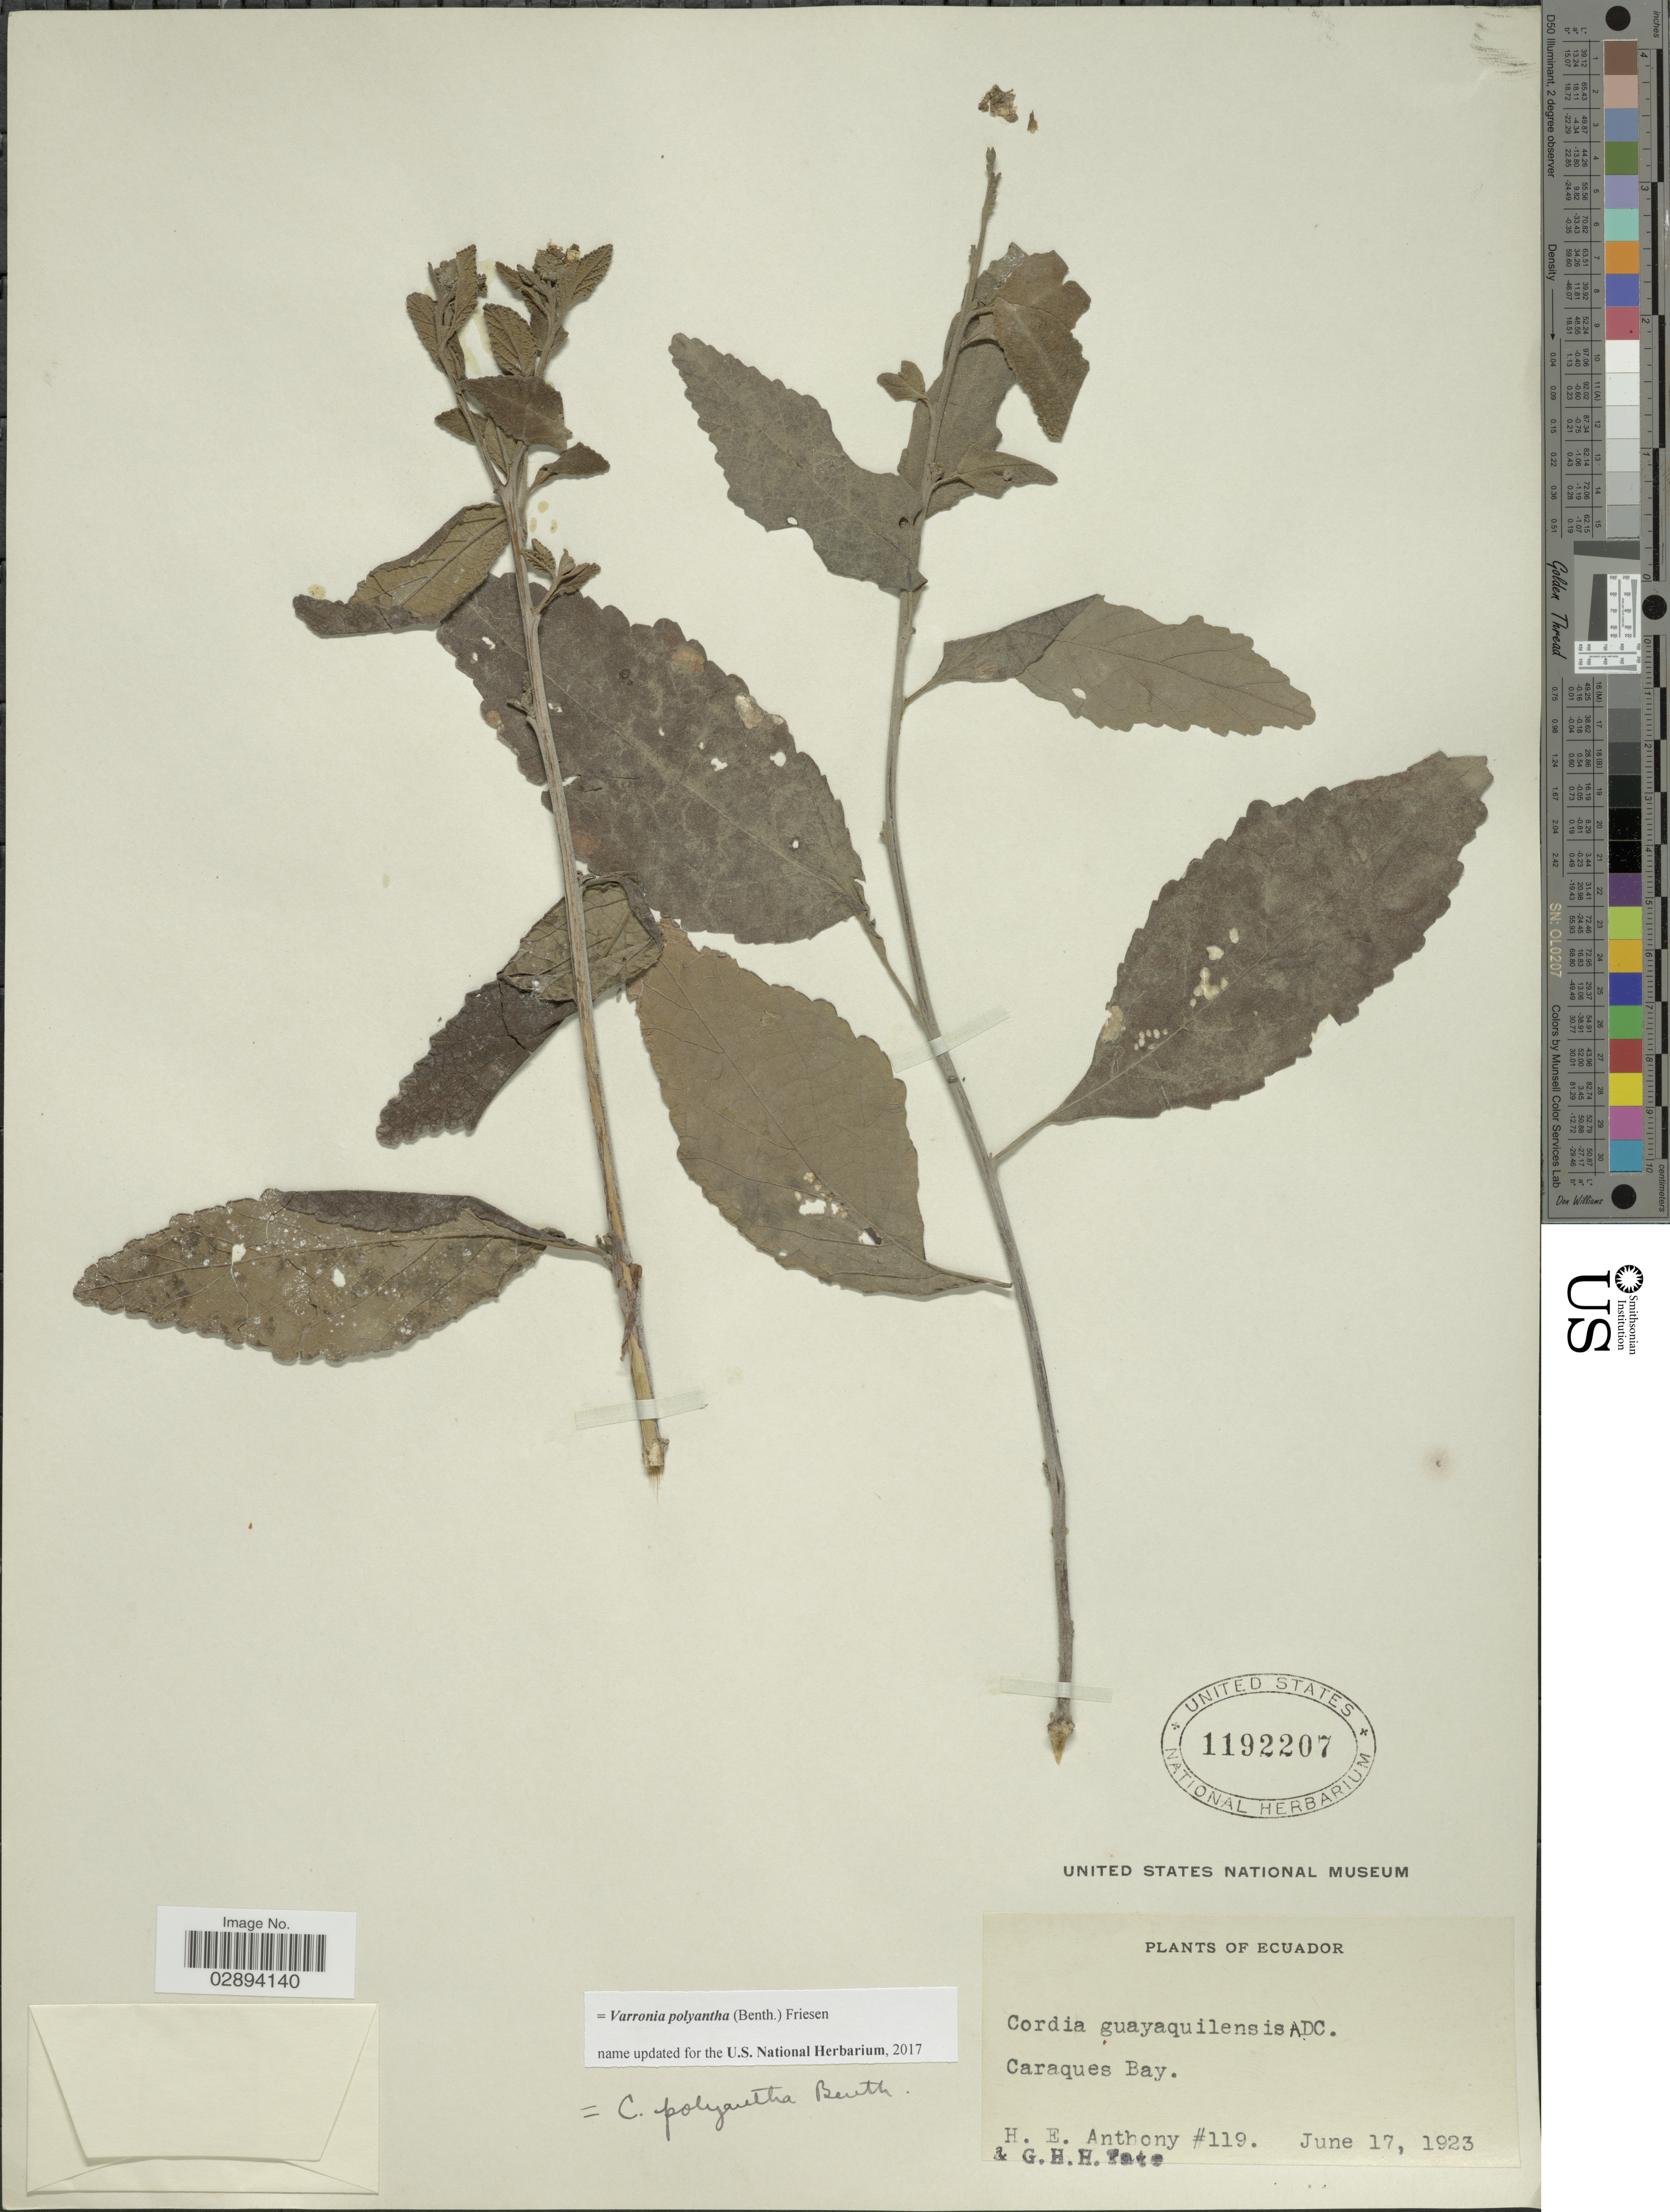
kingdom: Plantae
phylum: Tracheophyta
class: Magnoliopsida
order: Boraginales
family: Cordiaceae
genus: Varronia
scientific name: Varronia polyantha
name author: (Benth.) Friesen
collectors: H. E. Anthony & G. H. H.Tate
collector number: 119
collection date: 1923-06-17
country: Ecuador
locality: Caraques Bay.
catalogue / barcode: US 1192207